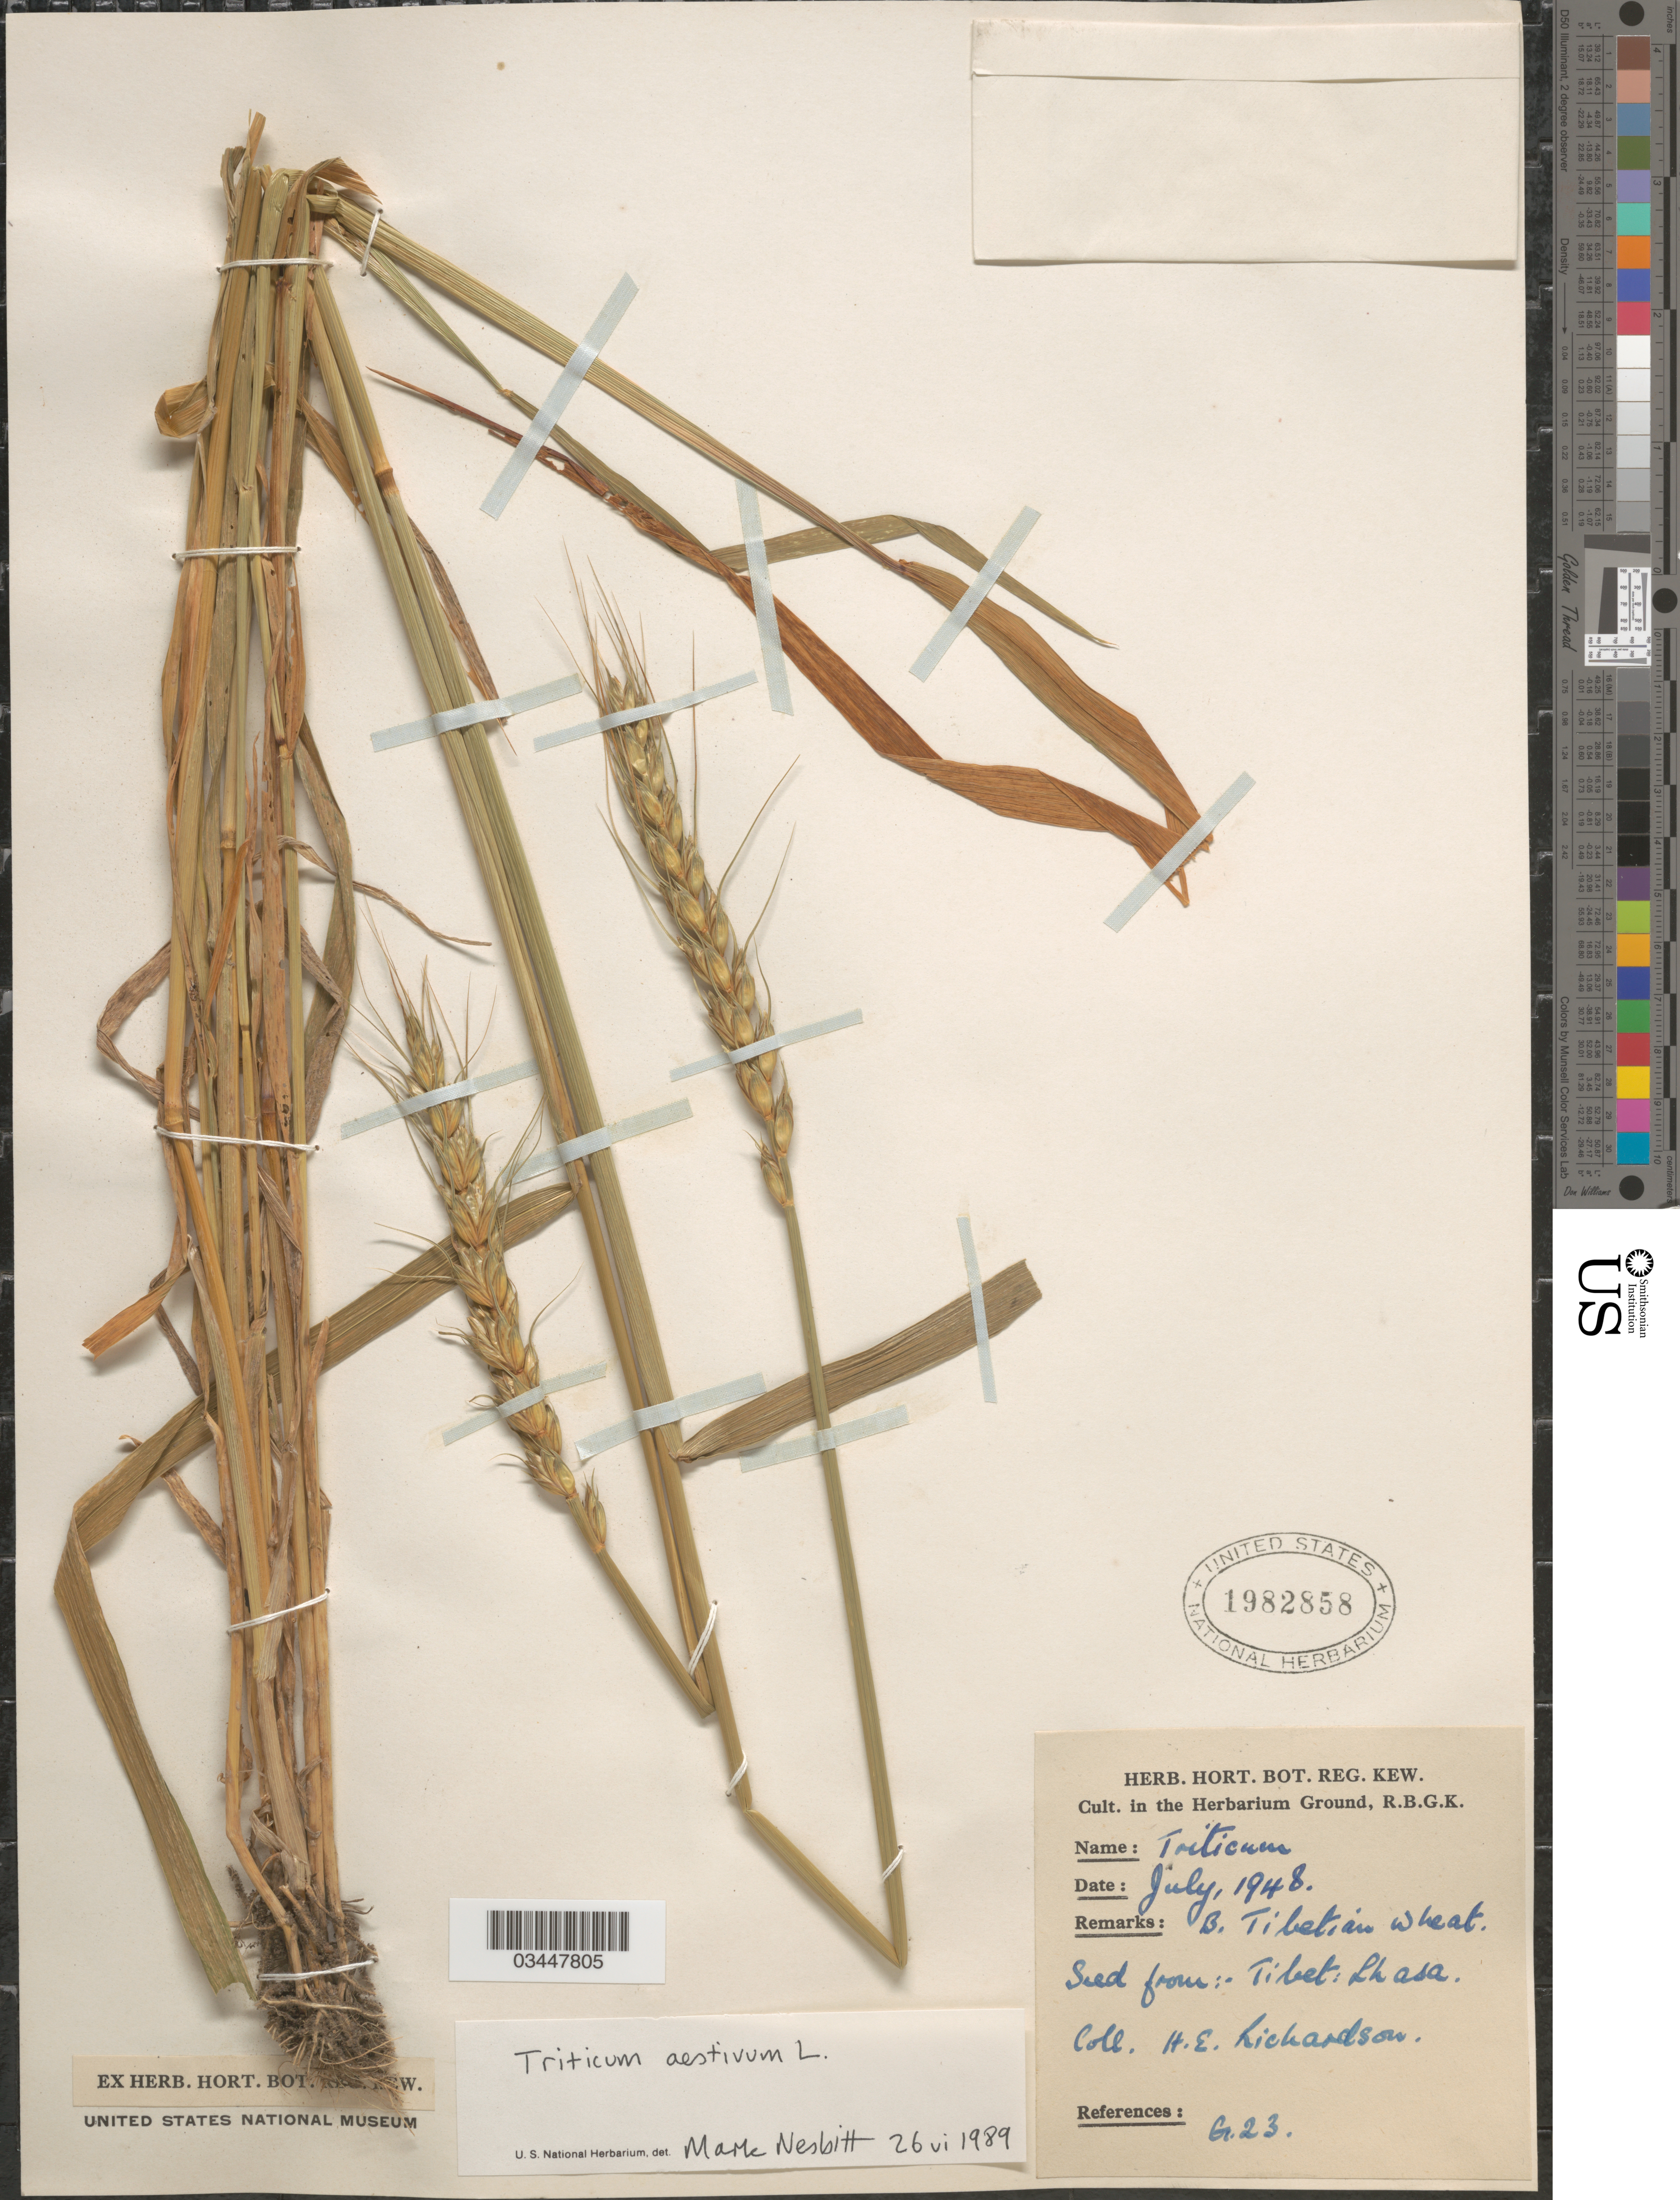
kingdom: Plantae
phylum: Tracheophyta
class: Liliopsida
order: Poales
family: Poaceae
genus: Triticum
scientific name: Triticum aestivum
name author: L.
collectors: ex herb. Hort. Reg. Kew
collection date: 1948-07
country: China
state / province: Xizang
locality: B. Tibetian Wheat. Cult. in the Hebarium Ground, R.B.G.K.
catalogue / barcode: US 1982858